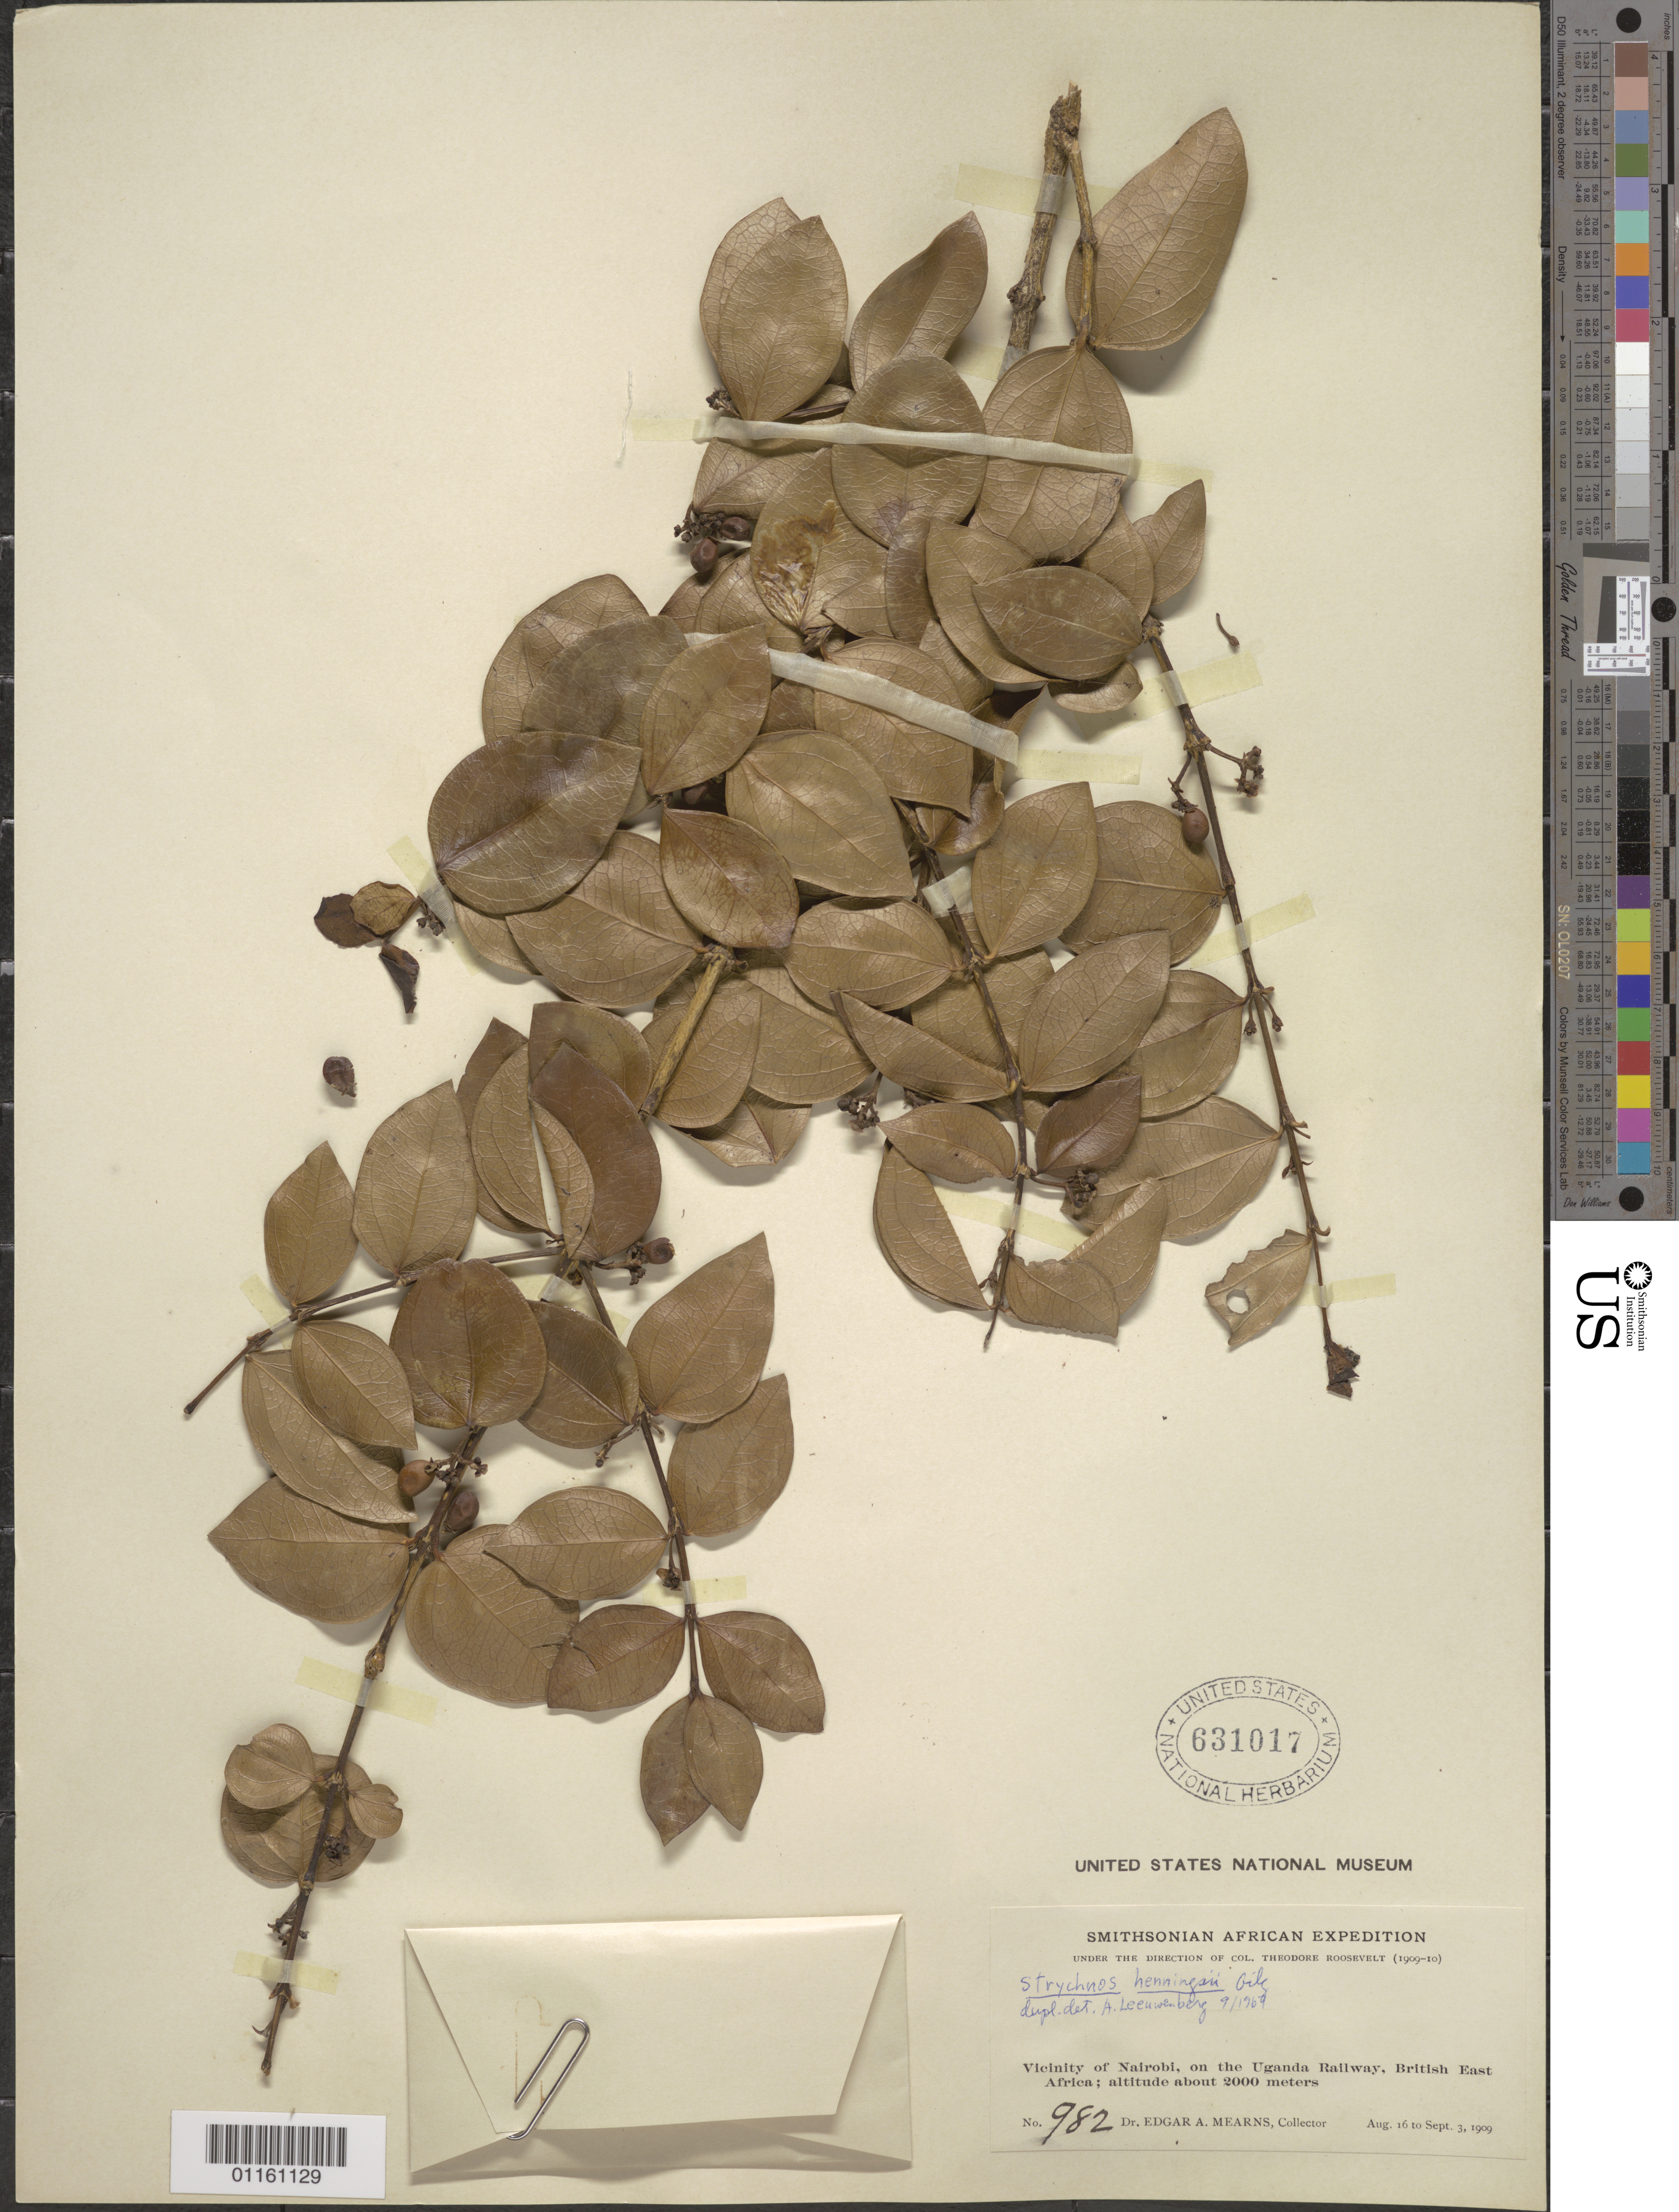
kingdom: Plantae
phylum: Tracheophyta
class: Magnoliopsida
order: Gentianales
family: Loganiaceae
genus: Strychnos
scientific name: Strychnos henningsii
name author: Gilg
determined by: Leeuwenberg, A. J. M.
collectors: E. A. Mearns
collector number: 982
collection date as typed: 16 Aug 1909 to 03 Sep 1909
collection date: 1909-08-16/1909-09-03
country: Kenya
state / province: Nairobi Area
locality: Vicinity of Nairobi, on the Uganda railway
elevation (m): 2000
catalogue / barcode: US 631017